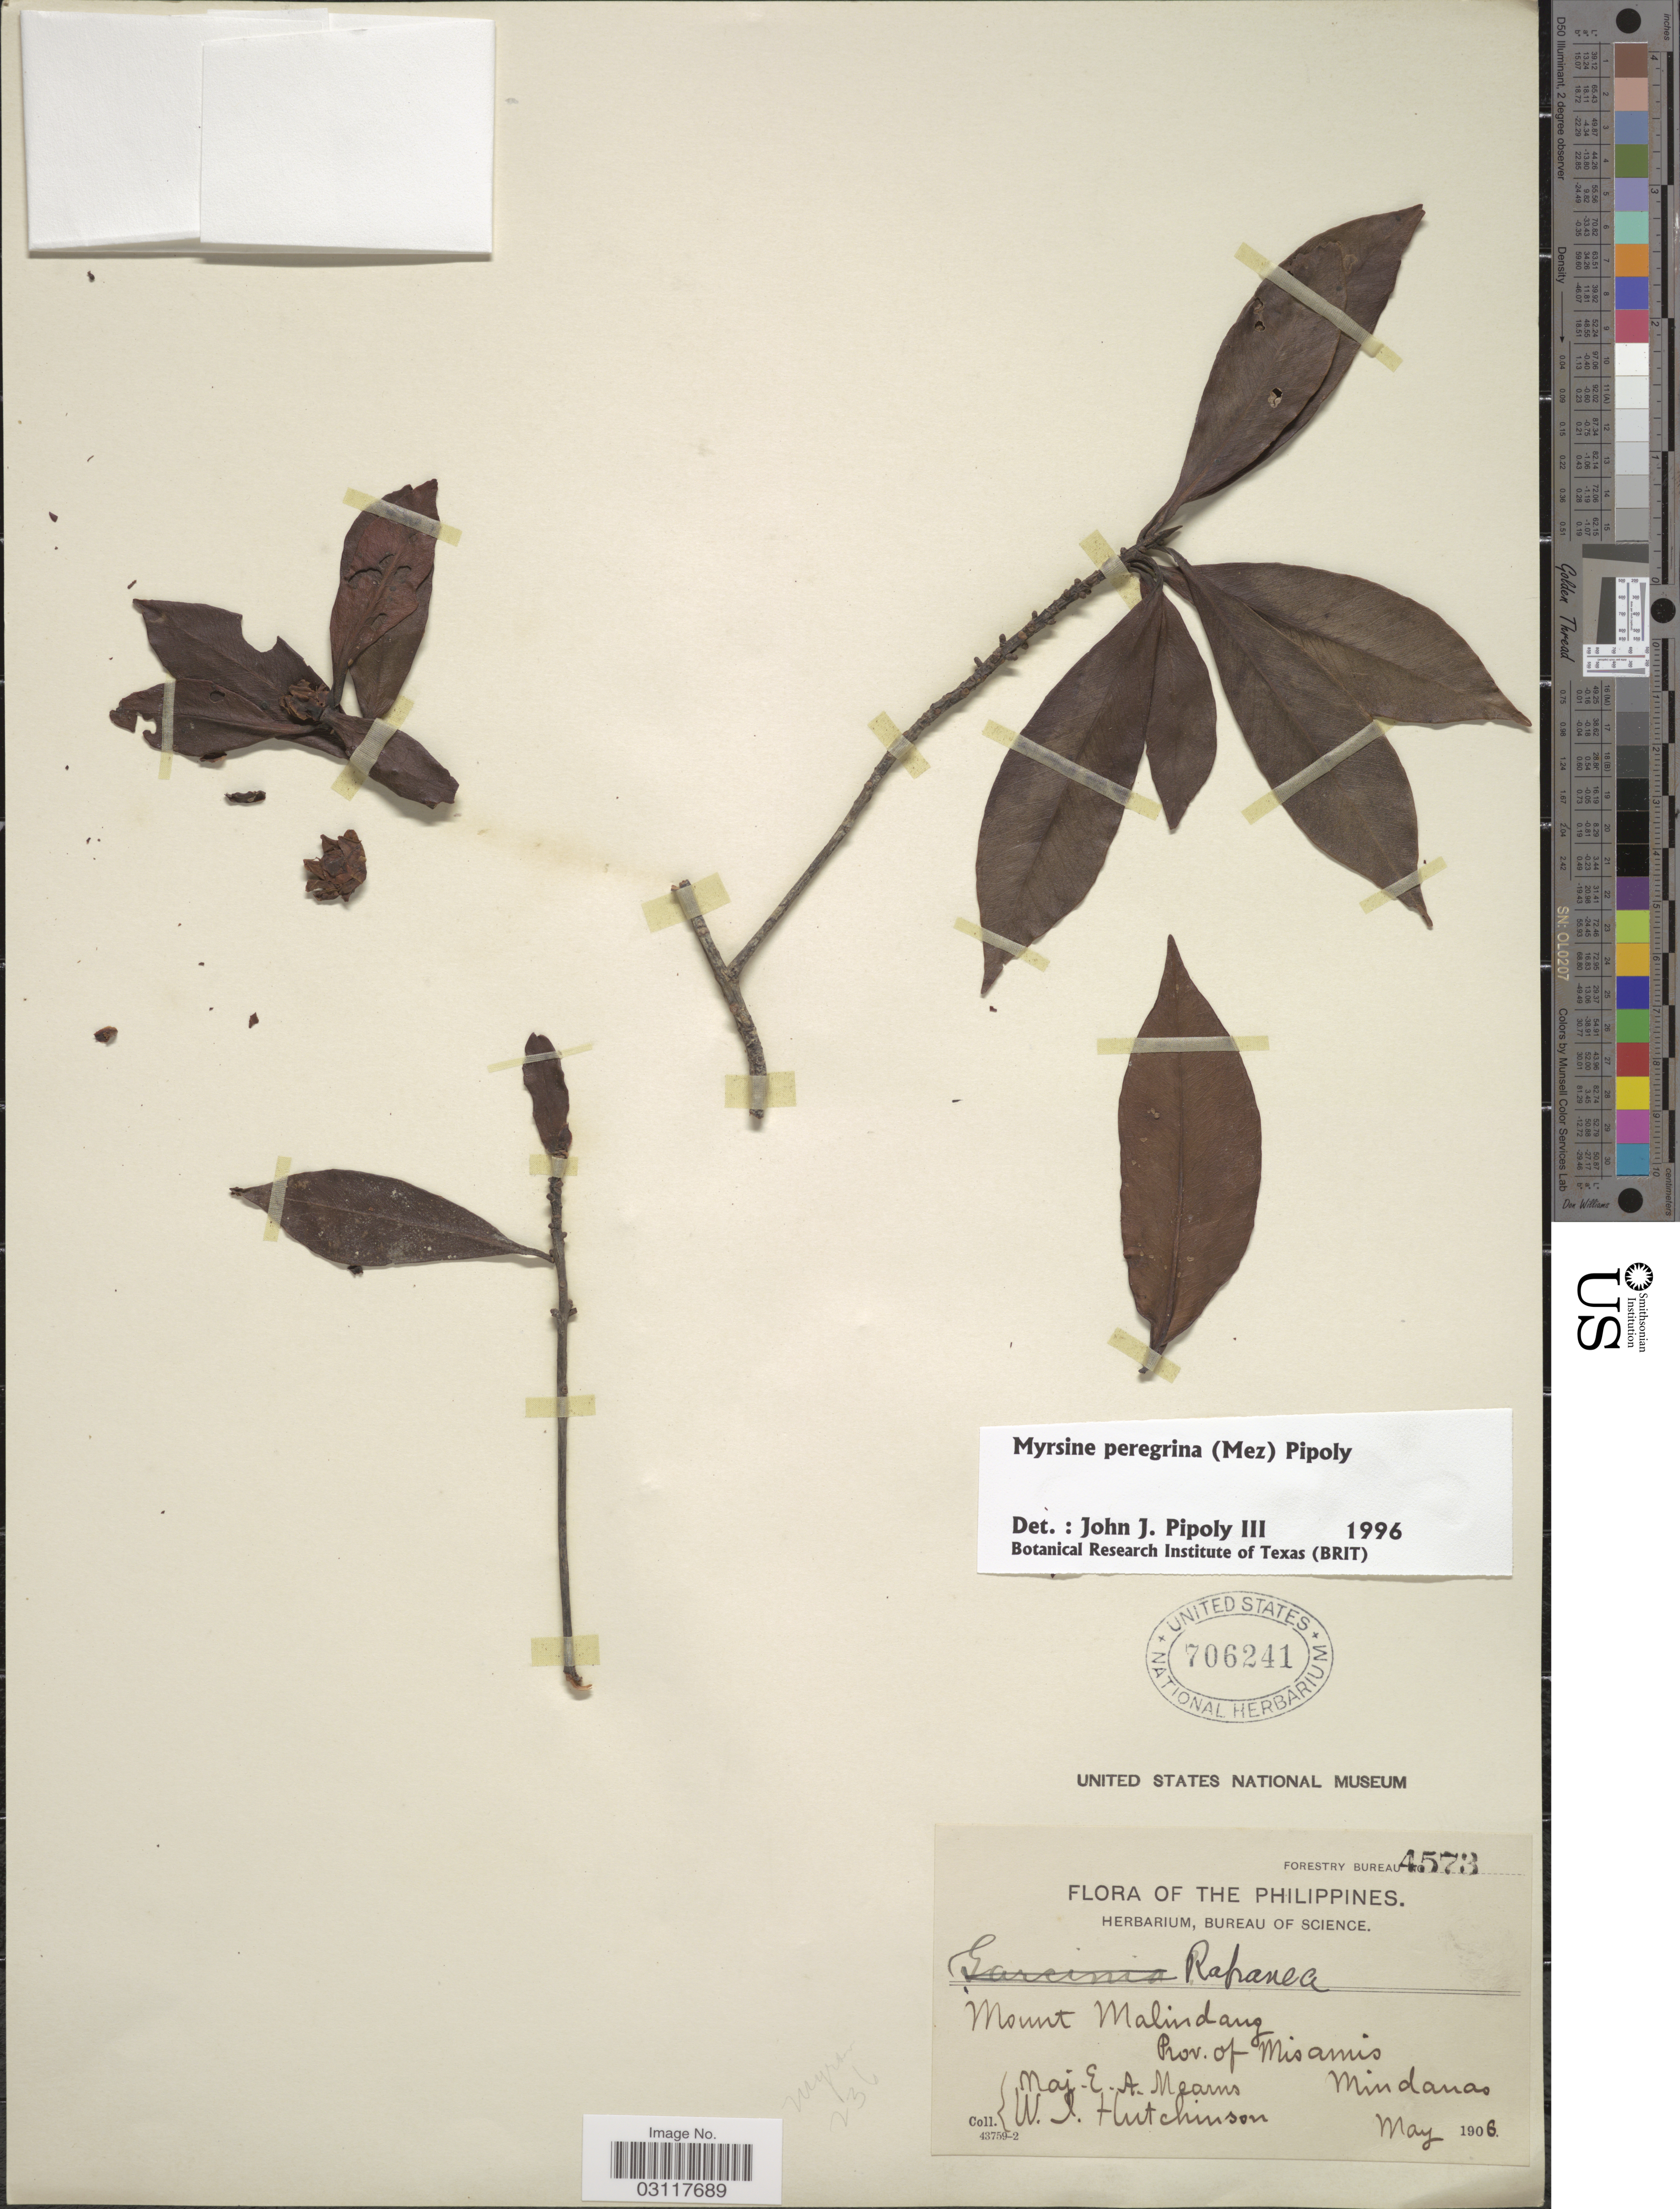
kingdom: Plantae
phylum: Tracheophyta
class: Magnoliopsida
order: Ericales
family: Primulaceae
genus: Myrsine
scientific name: Myrsine peregrina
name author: (Mez) Pipoly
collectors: E. A. Mearns & W. I. Hutchinson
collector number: Forestry Bureau 4573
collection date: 1906-05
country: Philippines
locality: Mount Malindang, Prov. of Misamis, Mindanao.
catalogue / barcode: US 706241